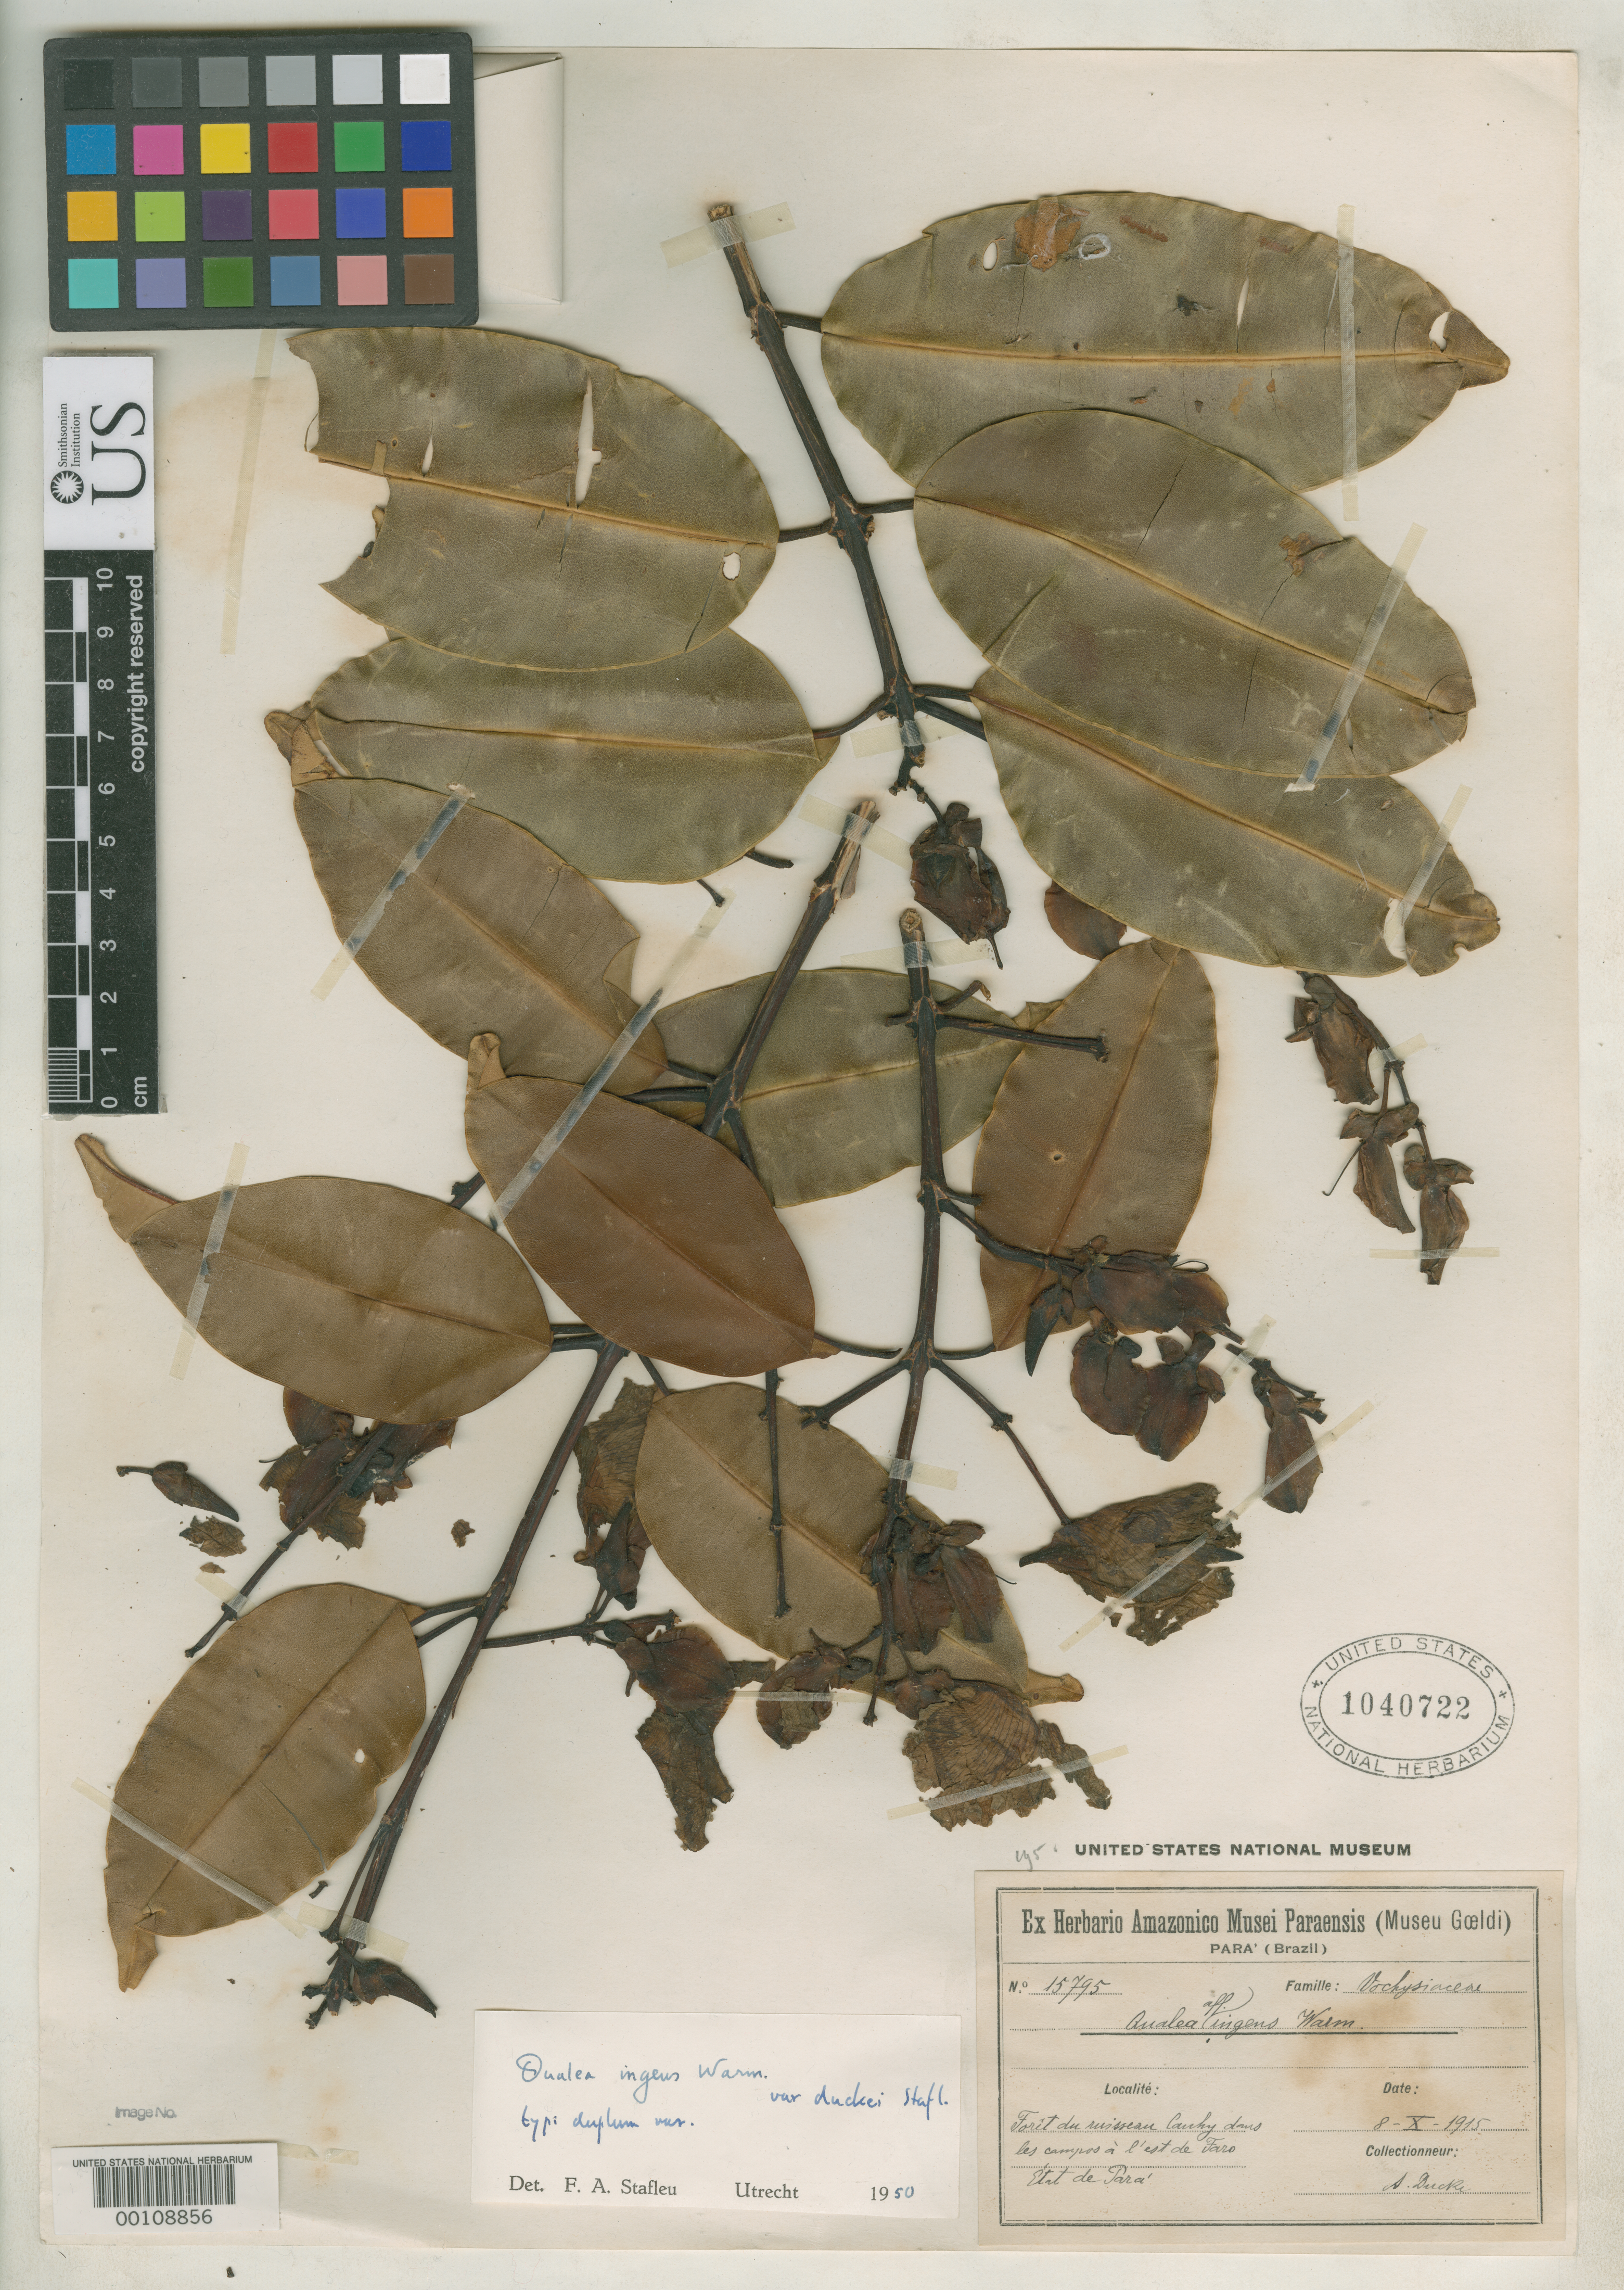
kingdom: Plantae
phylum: Tracheophyta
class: Magnoliopsida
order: Myrtales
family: Vochysiaceae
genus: Qualea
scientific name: Qualea ingens var. duckei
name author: Stafleu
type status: Isotype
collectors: A. Ducke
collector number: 15795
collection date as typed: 08 Oct 1915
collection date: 1915-10-08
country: Brazil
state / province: Pará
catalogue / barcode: US 1040722